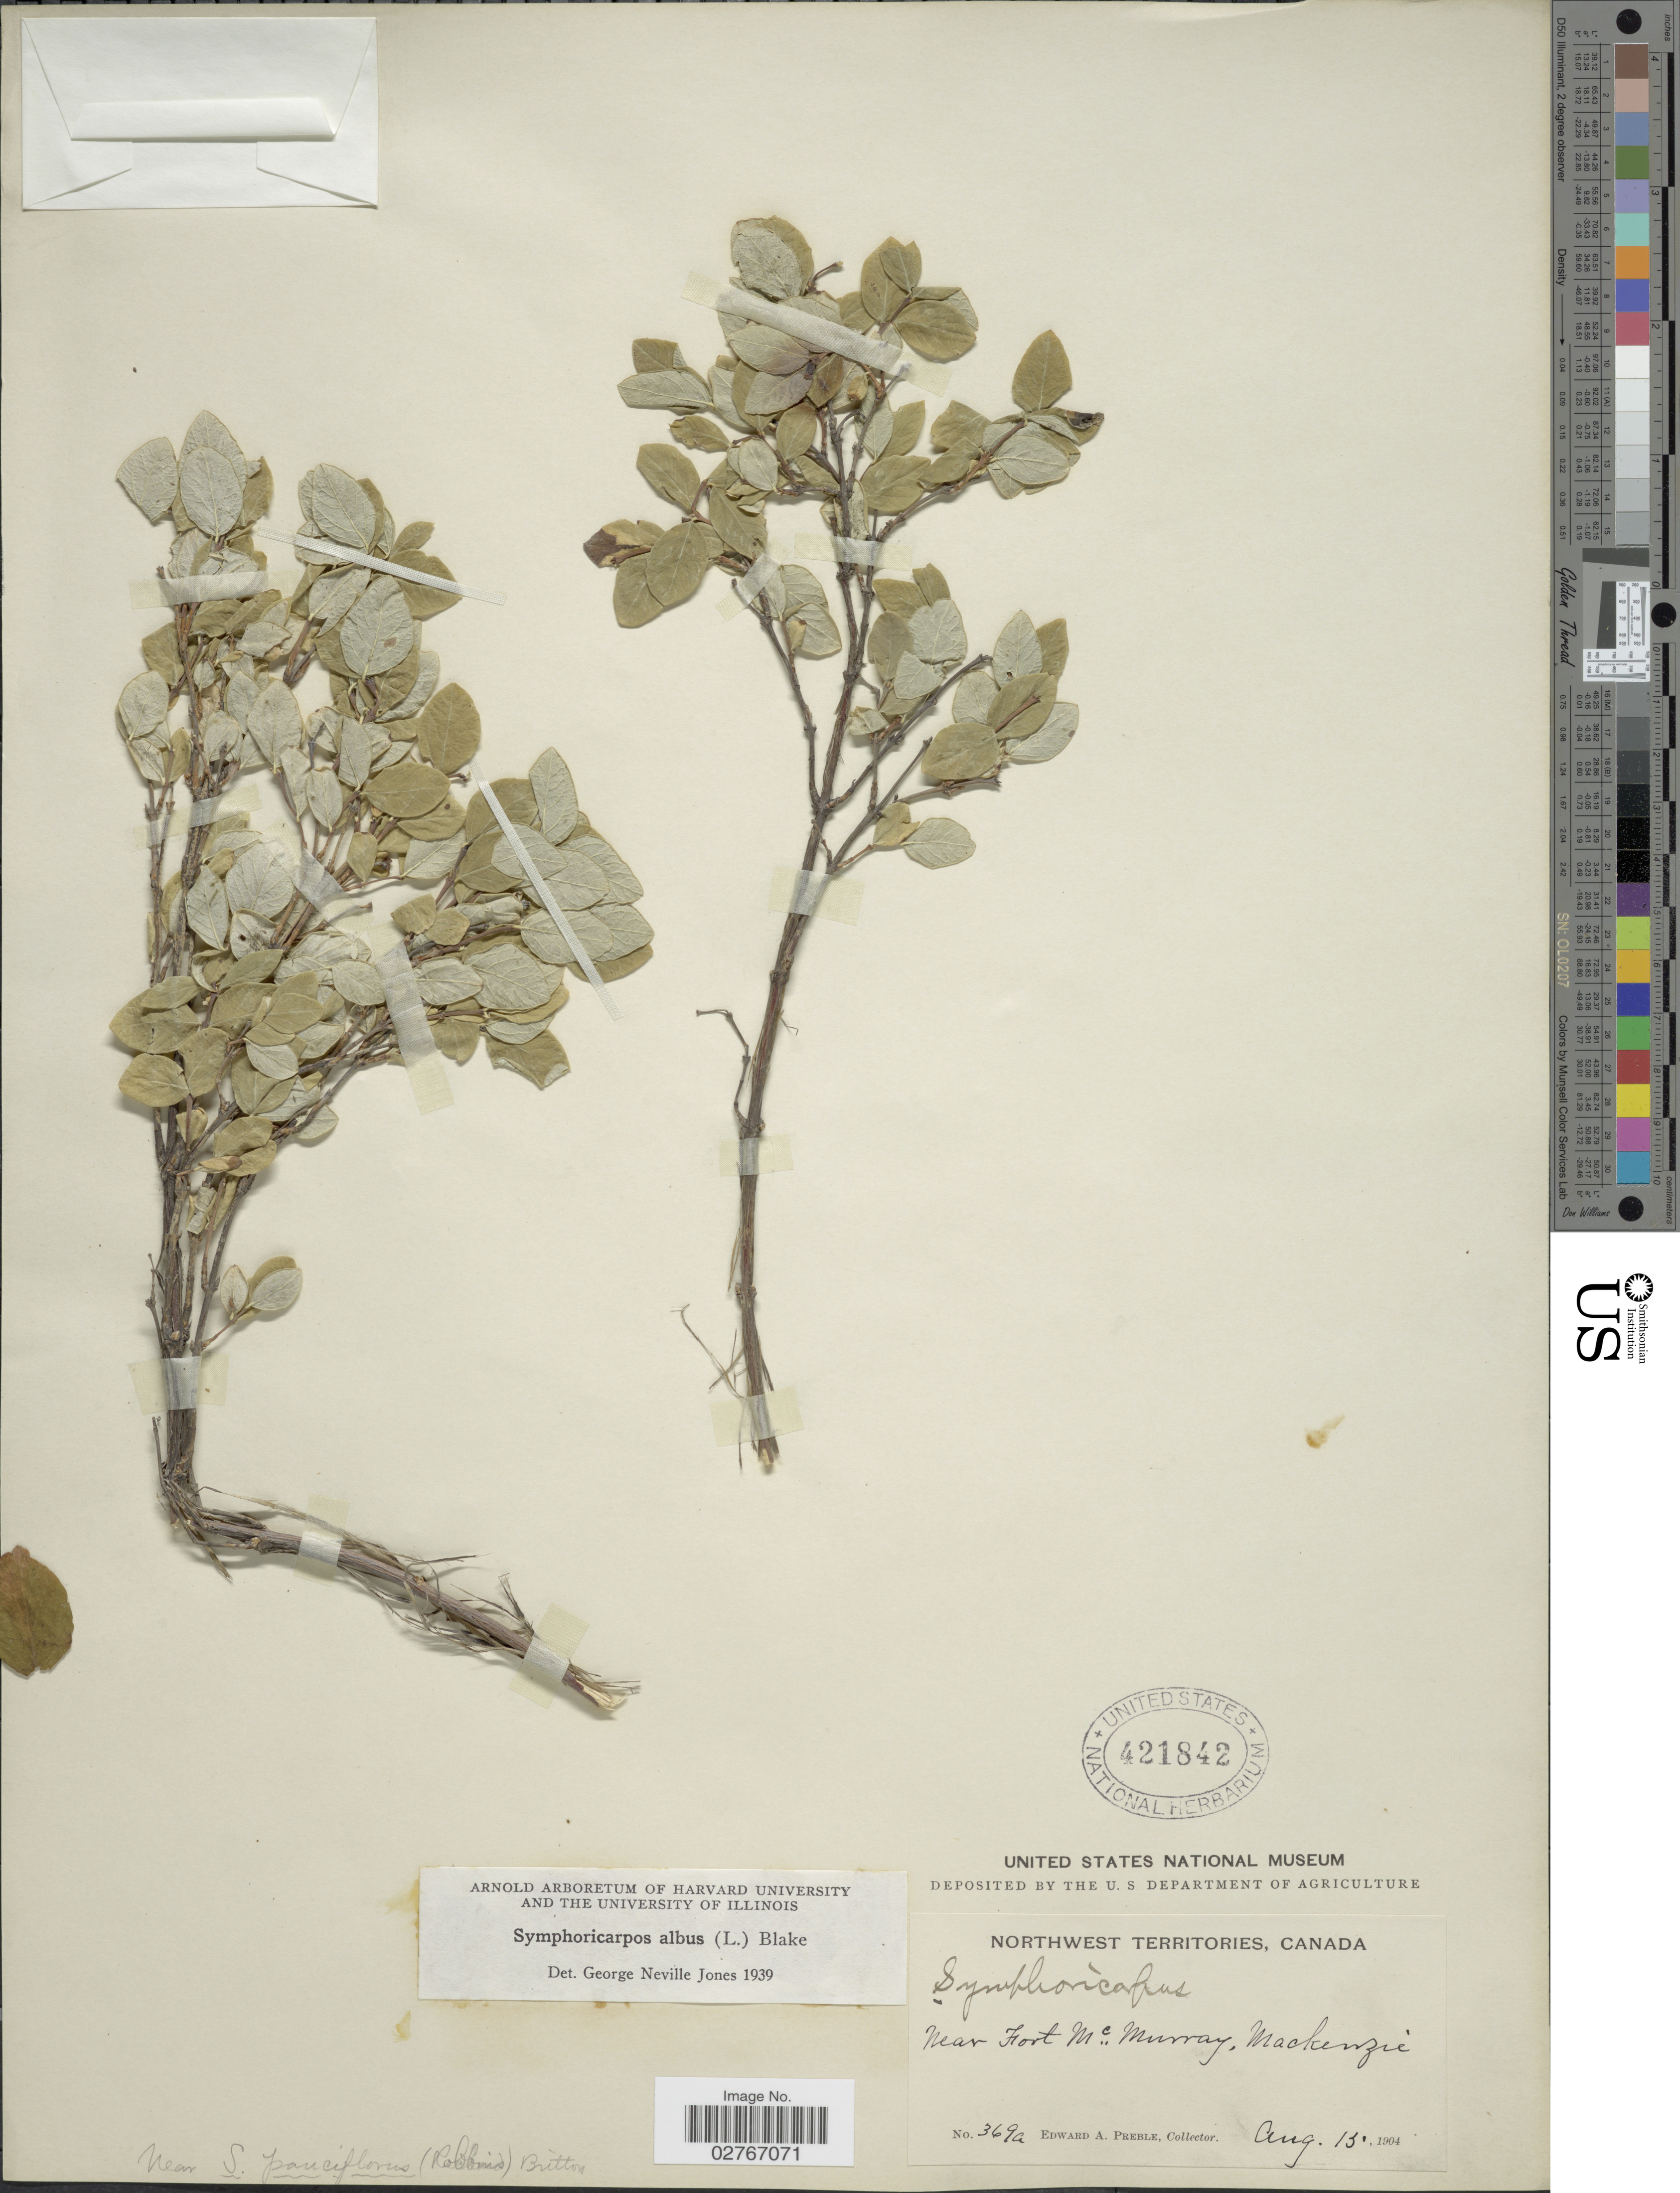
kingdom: Plantae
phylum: Tracheophyta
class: Magnoliopsida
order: Dipsacales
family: Caprifoliaceae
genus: Symphoricarpos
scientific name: Symphoricarpos albus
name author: (L.) S.F. Blake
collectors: E. Preble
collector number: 369a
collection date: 1904-08-13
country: Canada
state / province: Northwest Territories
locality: Near Fort McMurray, Mackenzie.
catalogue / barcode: US 421842